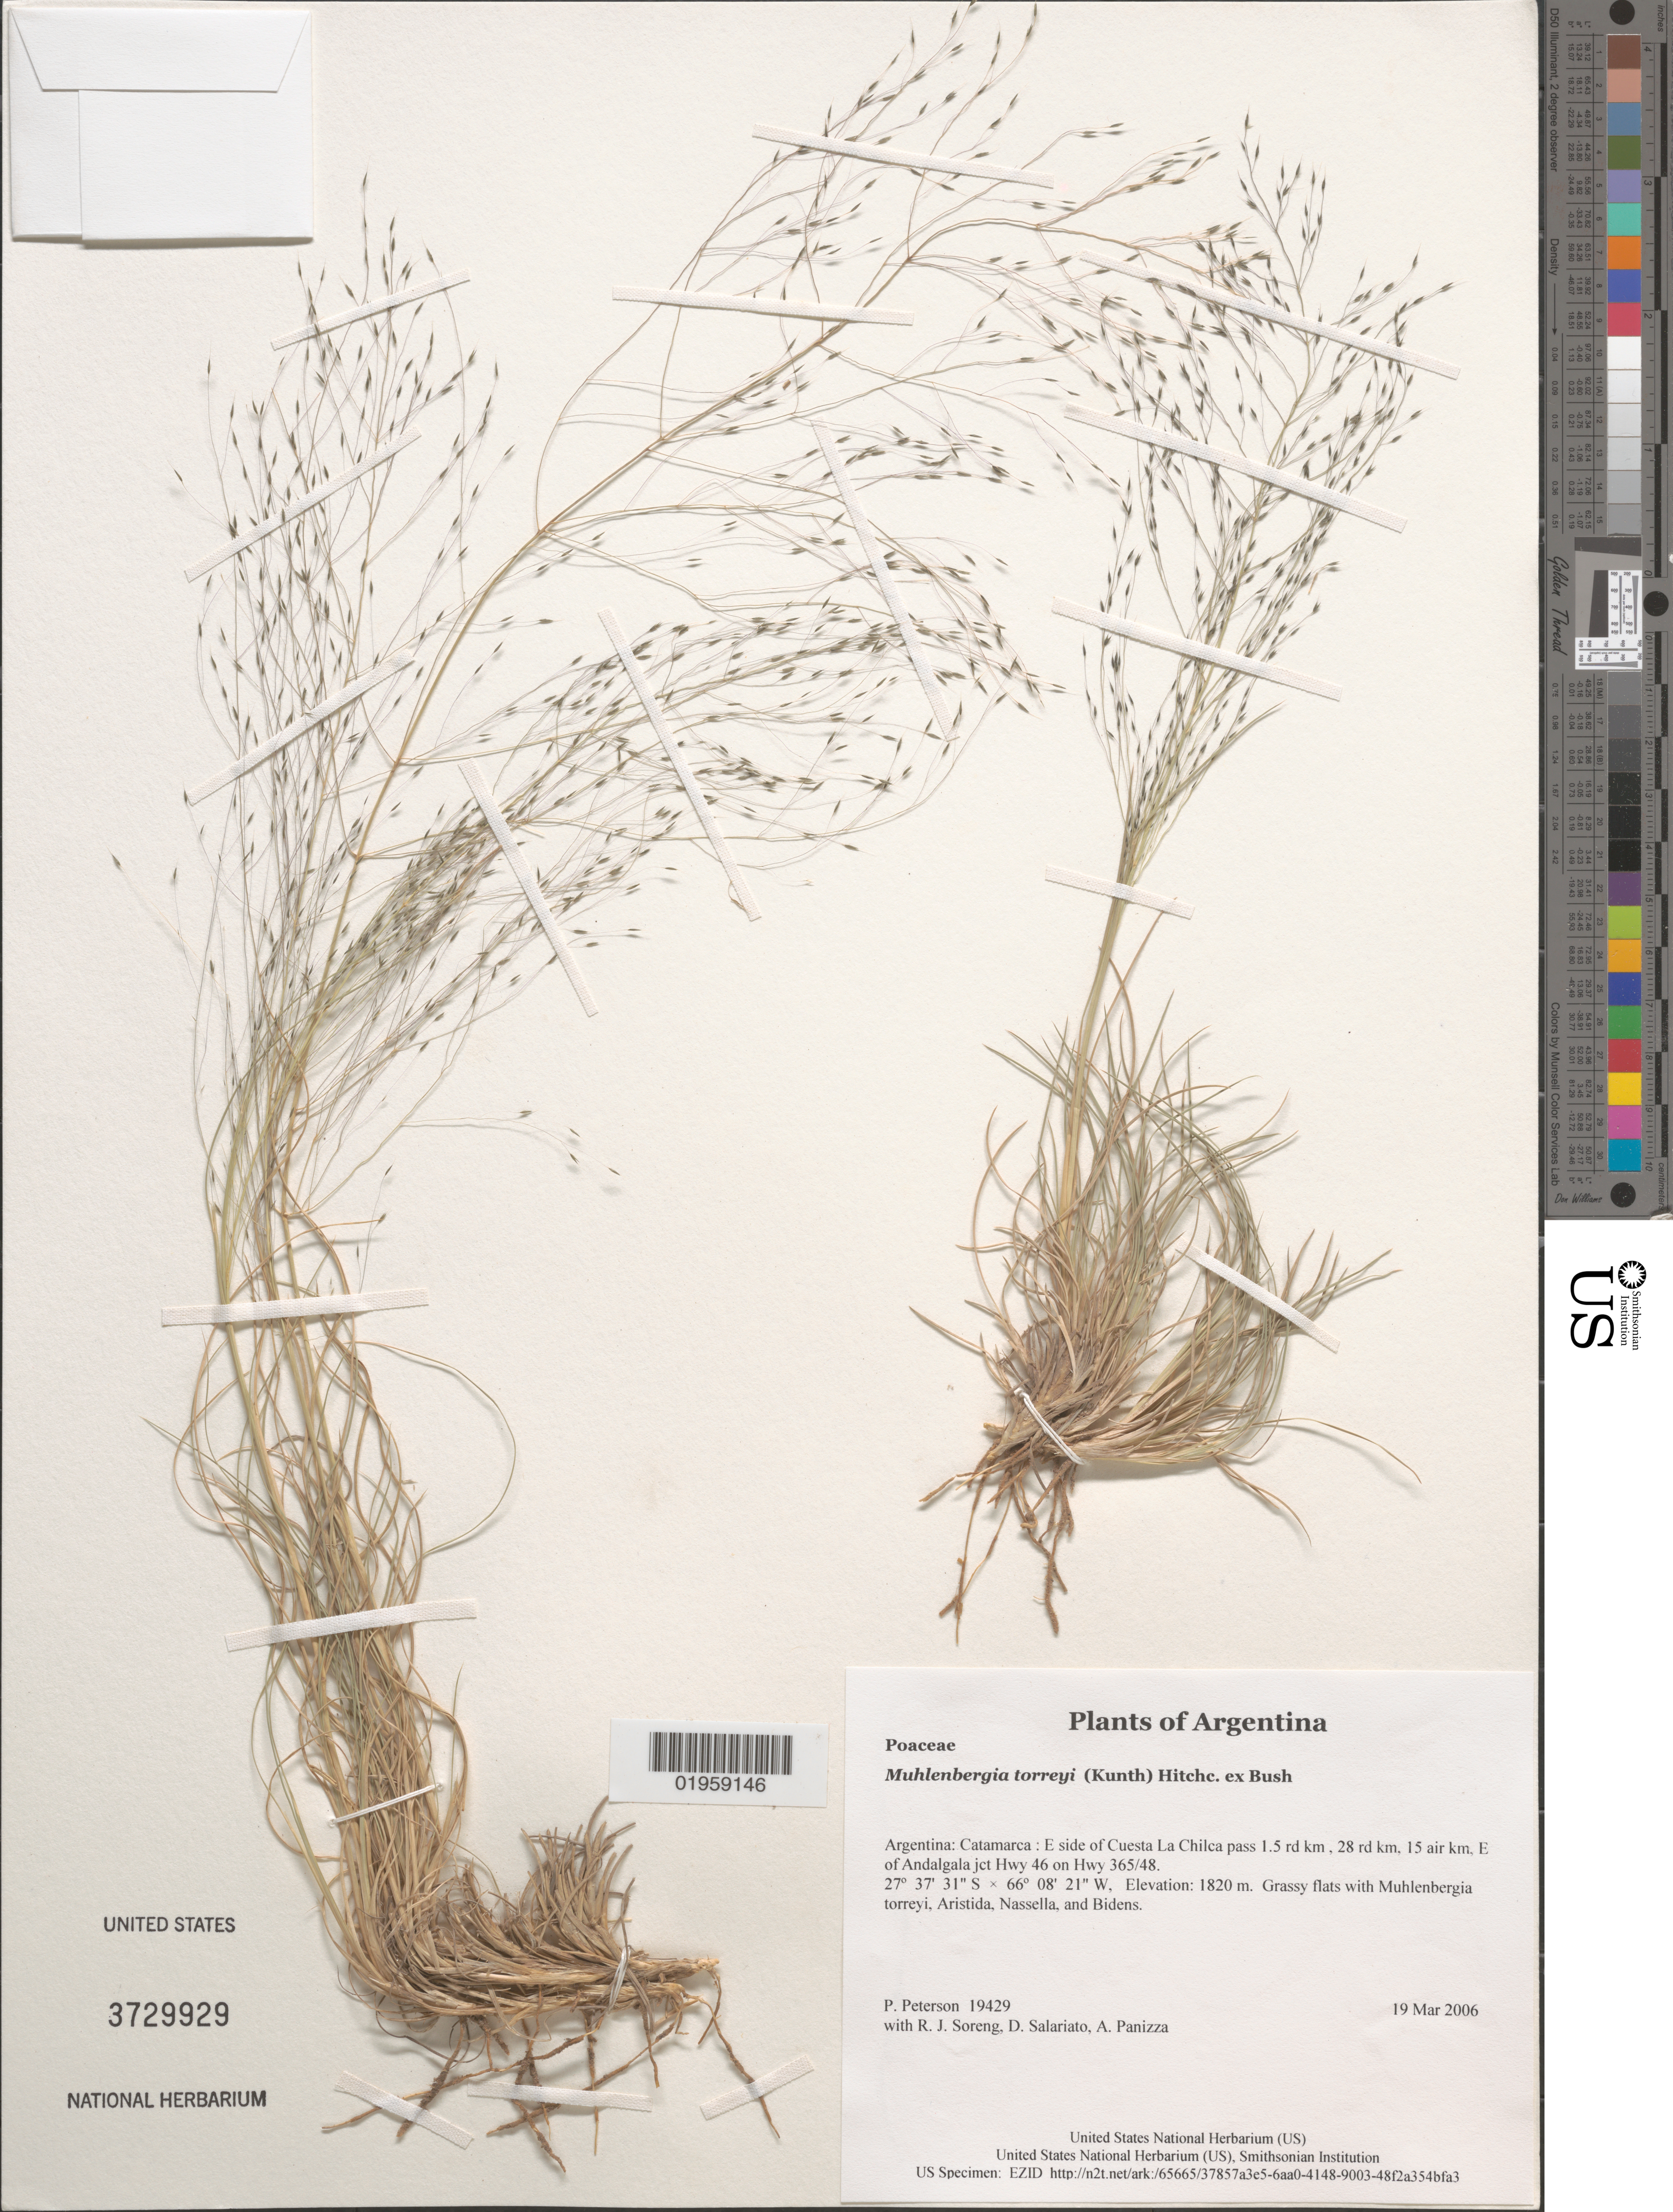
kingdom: Plantae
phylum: Tracheophyta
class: Liliopsida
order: Poales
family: Poaceae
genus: Muhlenbergia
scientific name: Muhlenbergia torreyi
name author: (Kunth) Hitchc. ex Bush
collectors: P. M. Peterson, R. J. Soreng, D. Salariato & A. Panizza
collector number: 19429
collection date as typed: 19 Mar 2006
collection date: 2006-03-19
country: Argentina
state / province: Catamarca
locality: E side of Cuesta La Chilca pass 1.5 rd km , 28 rd km, 15 air km, E of Andalgala jct Hwy 46 on Hwy 365/48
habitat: Grassy flats with Muhlenbergia torreyi, Aristida, Nassella, and Bidens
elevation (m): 1820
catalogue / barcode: US 3729929